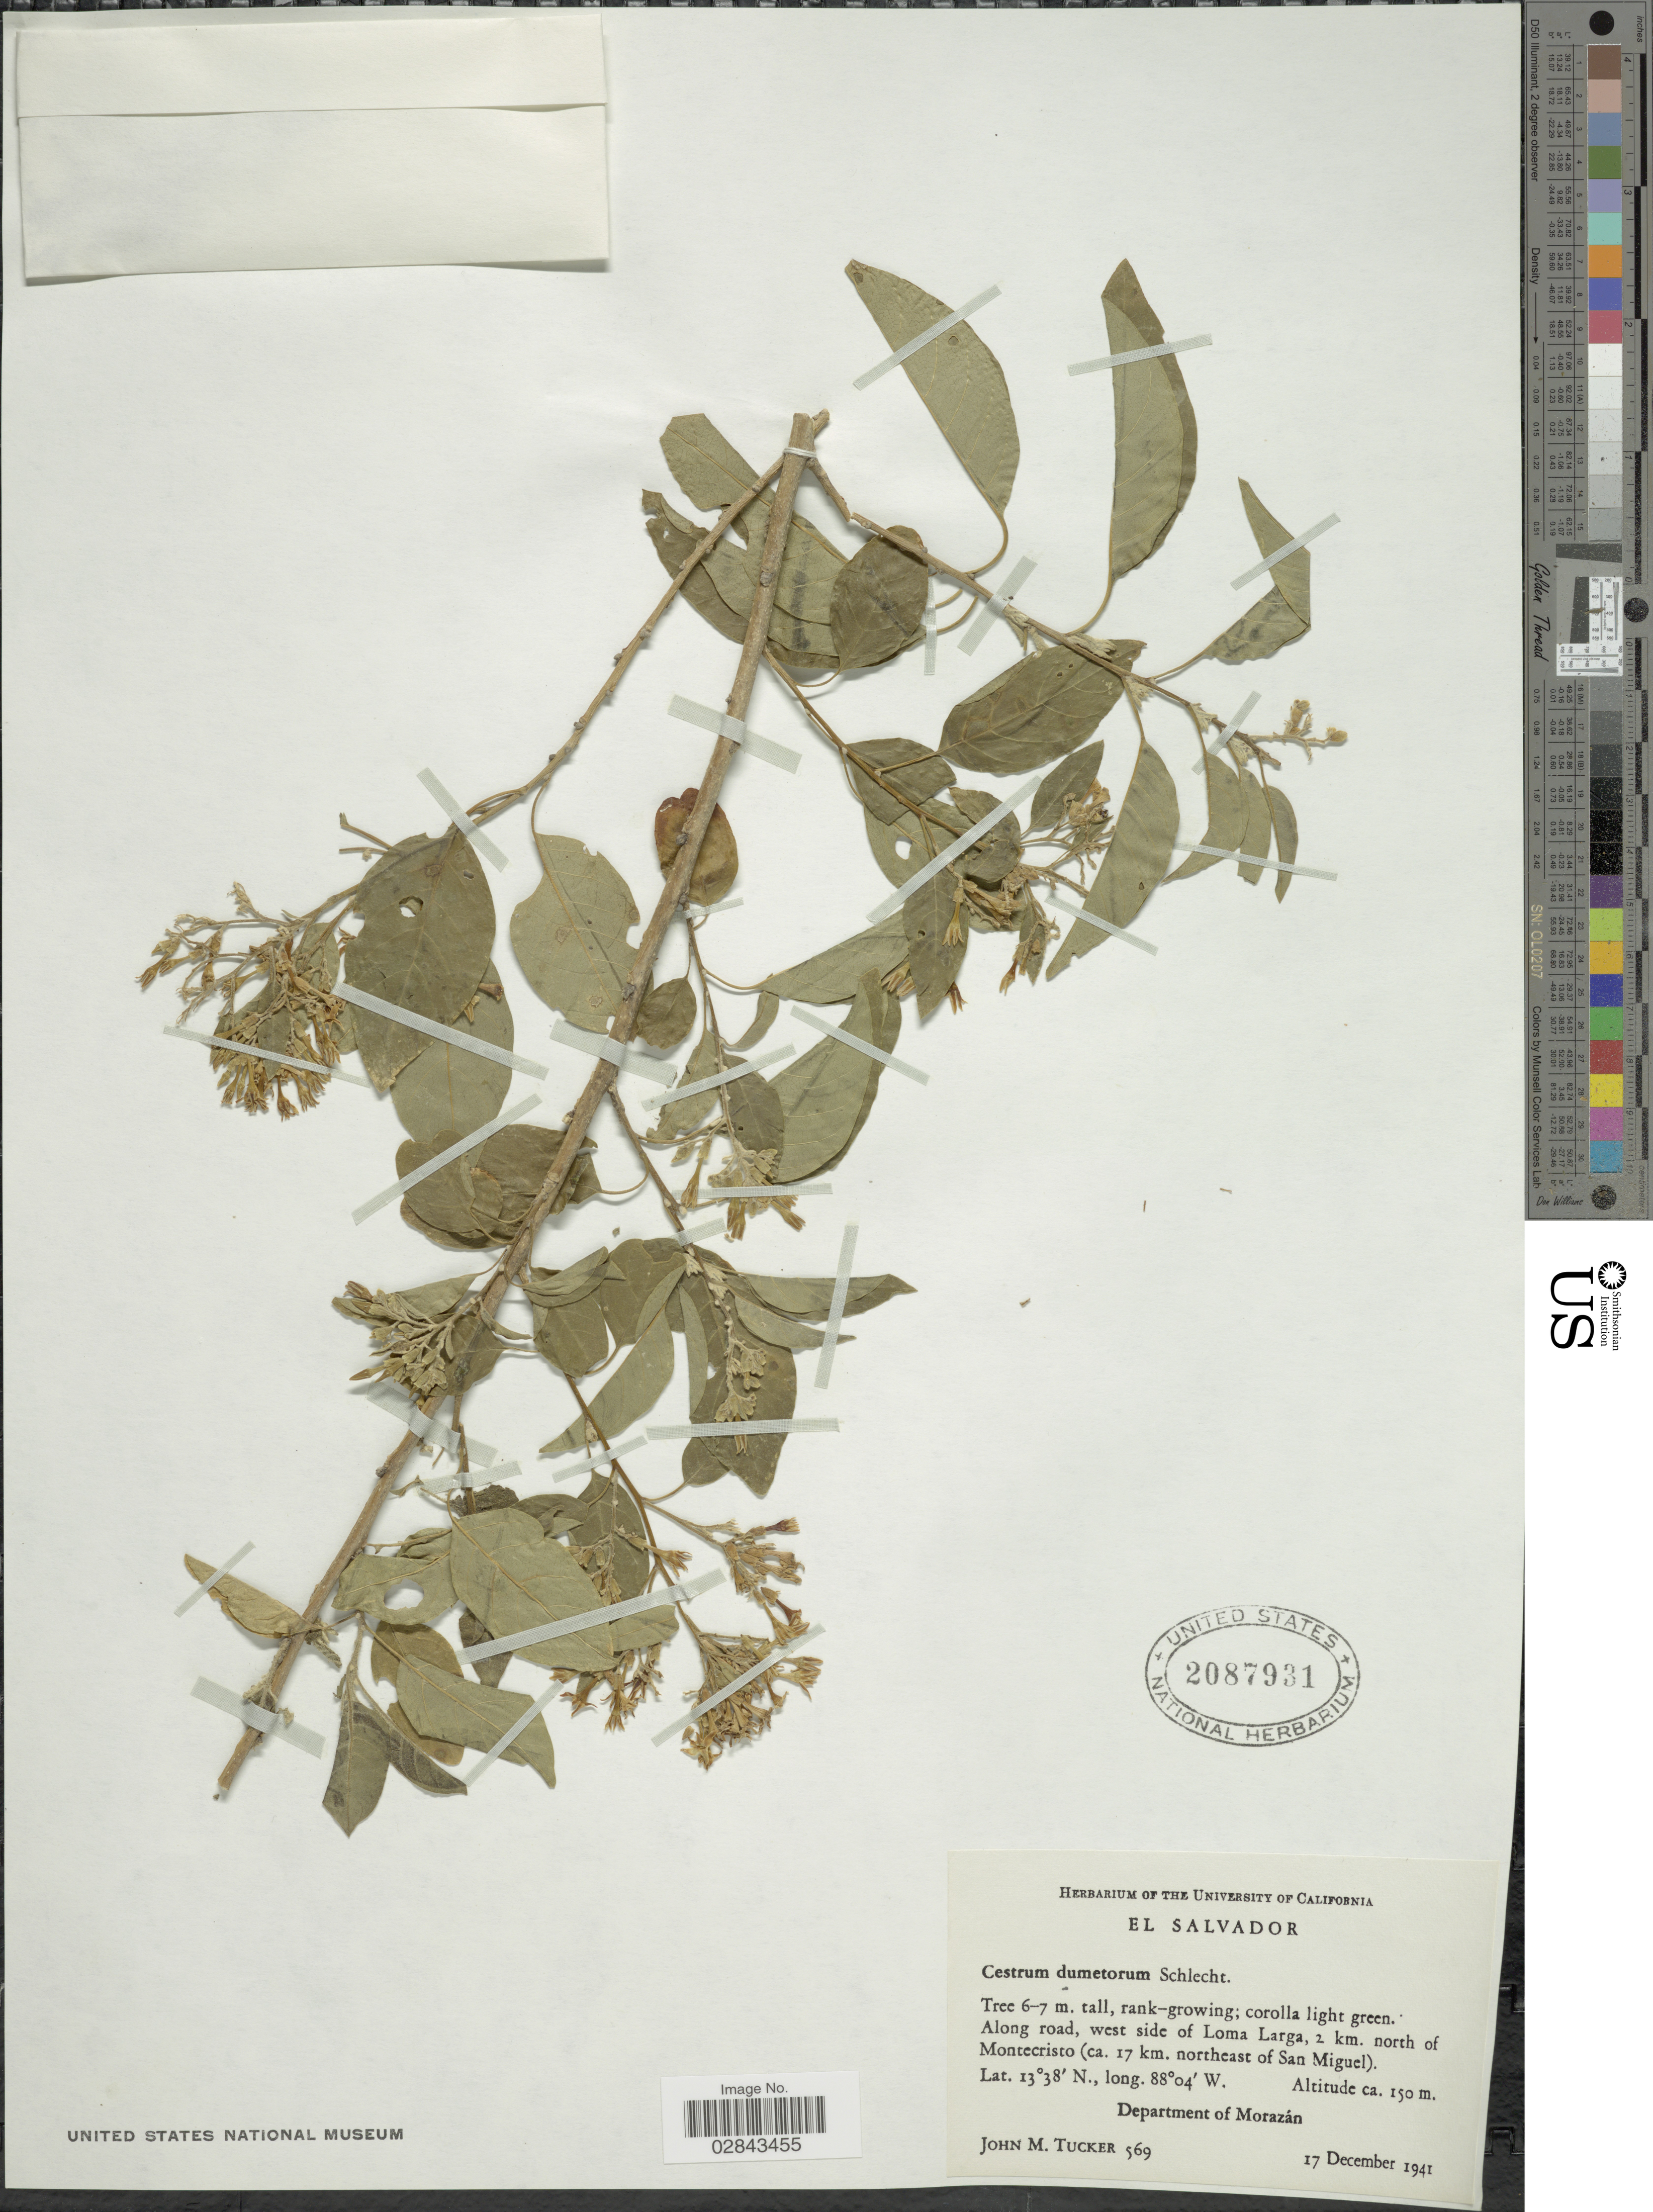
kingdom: Plantae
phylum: Tracheophyta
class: Magnoliopsida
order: Solanales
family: Solanaceae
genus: Cestrum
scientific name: Cestrum dumetorum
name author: Schltdl.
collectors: J. M. Tucker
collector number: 569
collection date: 1941-12-17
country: El Salvador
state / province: Morazan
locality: Along road, west side of Loma Larga, 2 km. north of Montecristo (ca. 17 km. northeast of San Miguel).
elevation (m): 150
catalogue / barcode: US 2087931